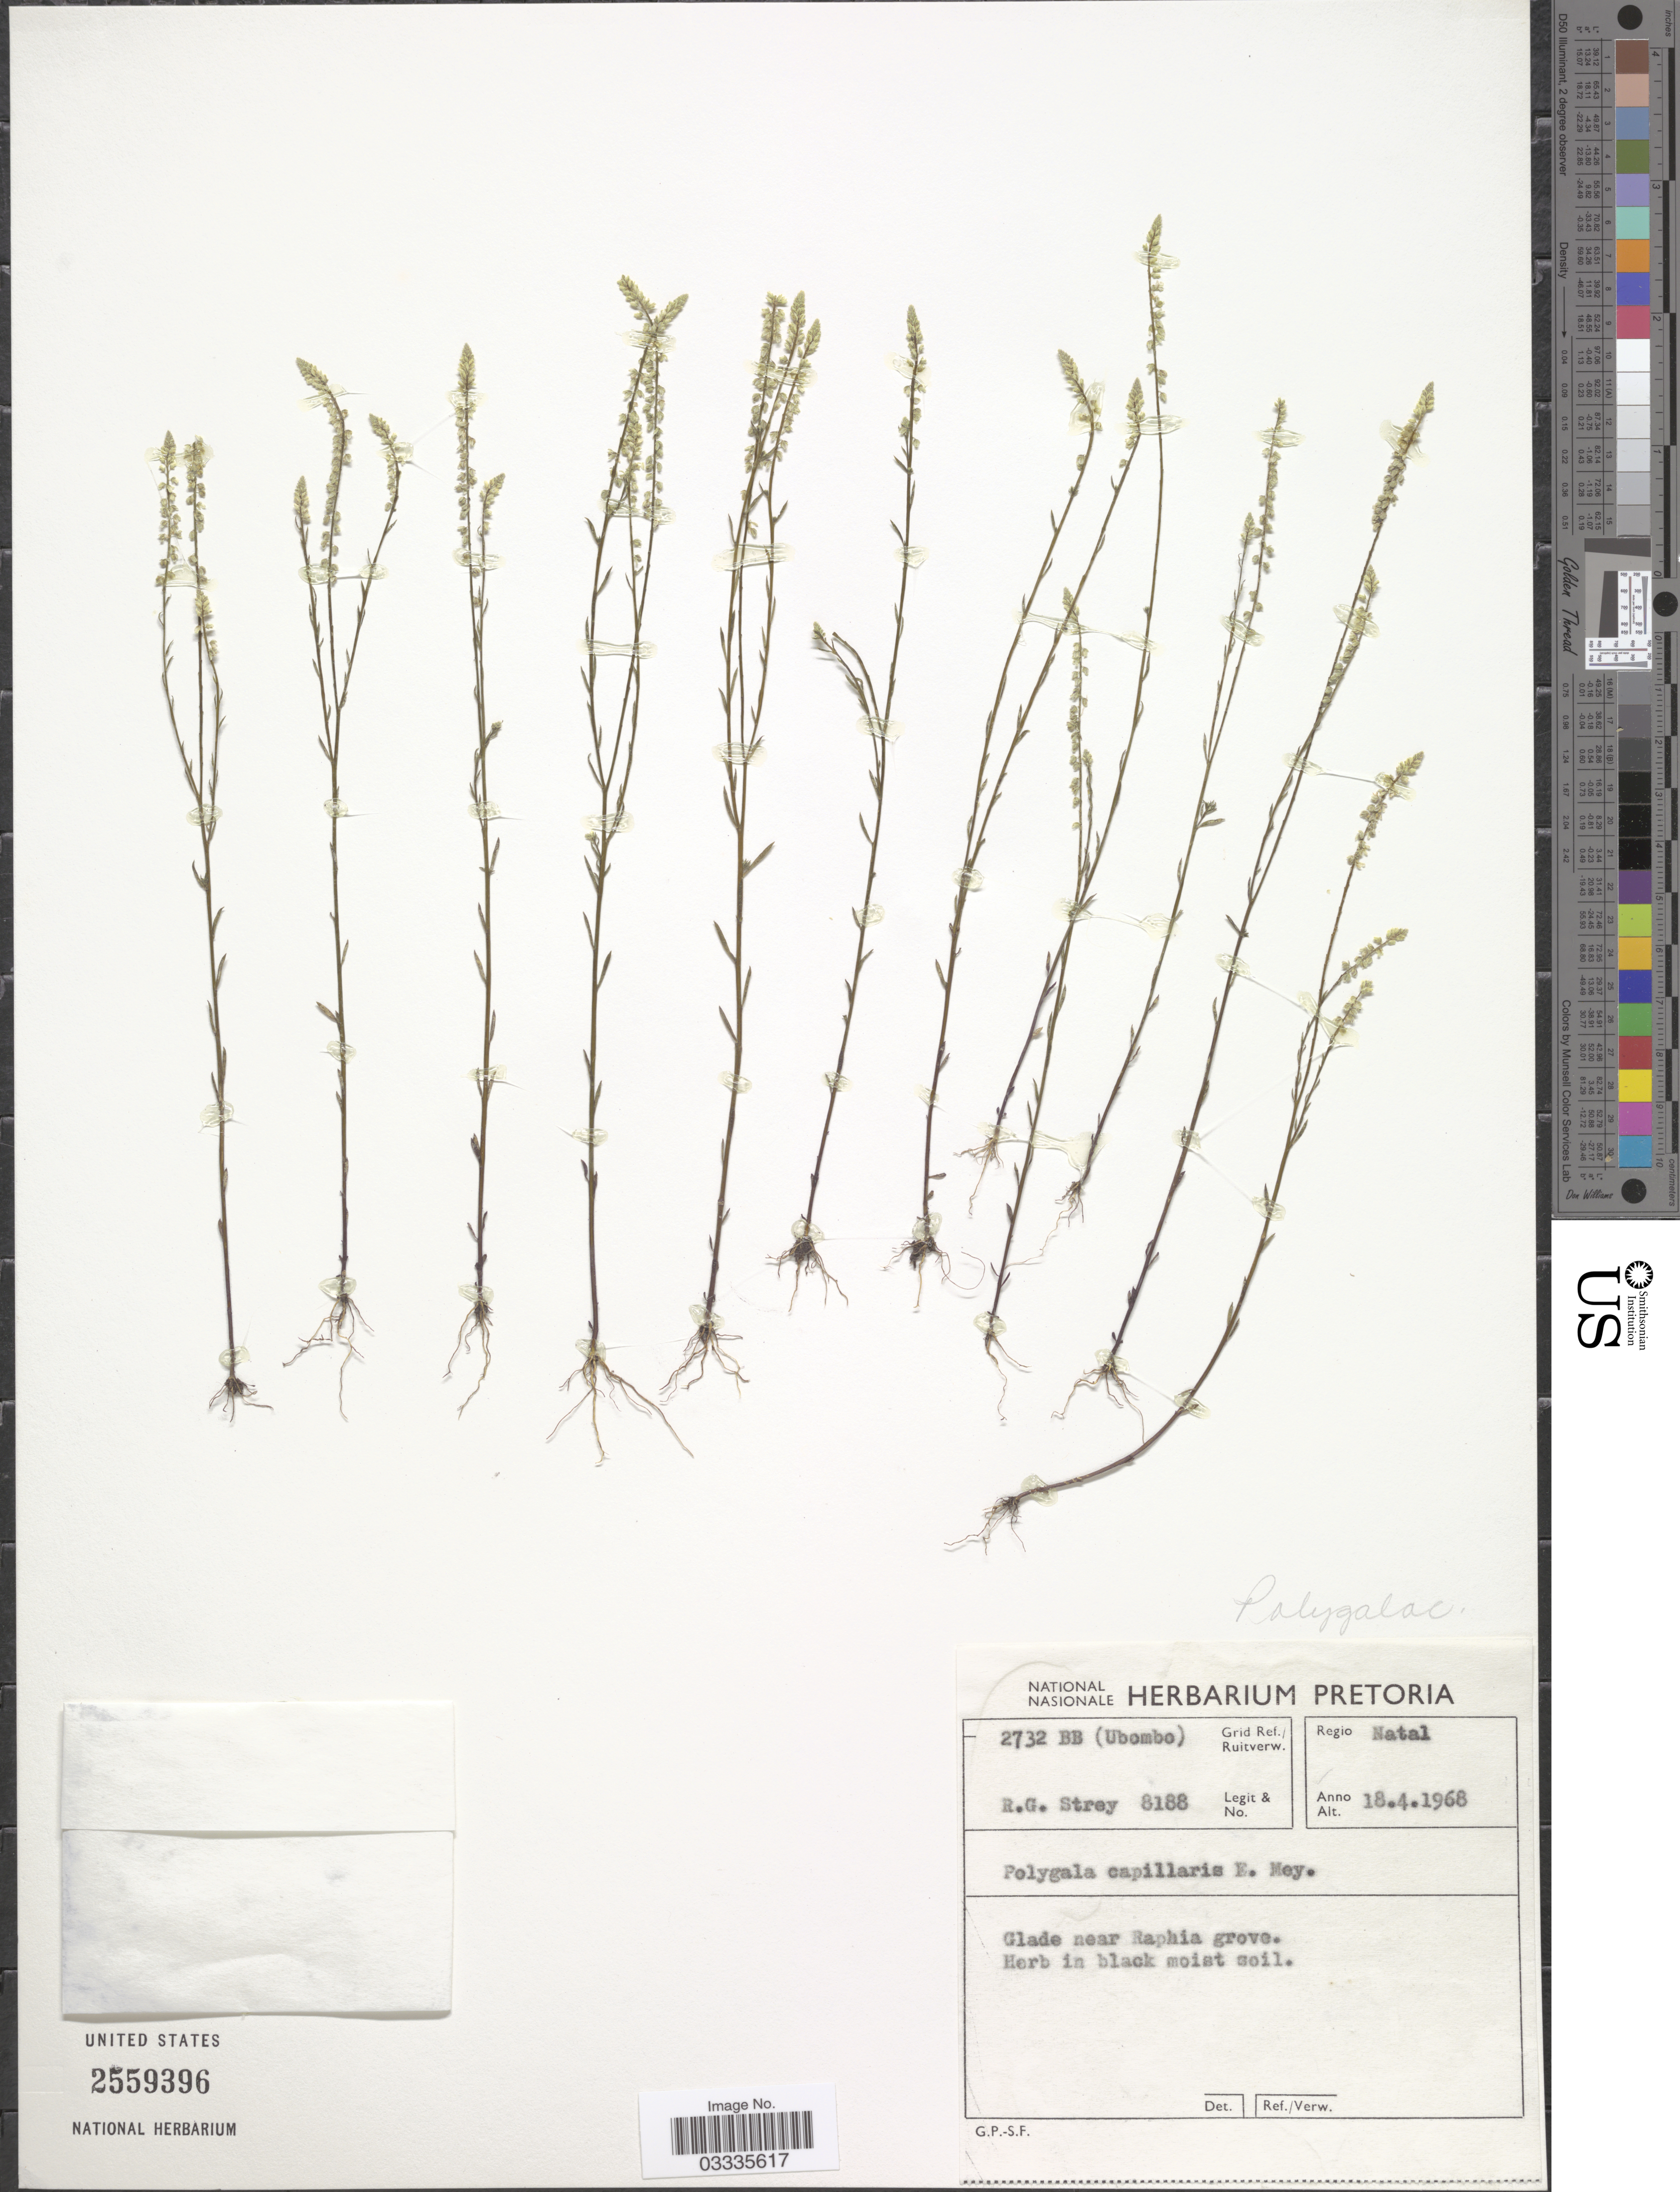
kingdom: Plantae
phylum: Tracheophyta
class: Magnoliopsida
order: Fabales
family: Polygalaceae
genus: Polygala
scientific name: Polygala capillaris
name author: E. Mey. ex Harv.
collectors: R. G. Strey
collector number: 8188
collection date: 1968-04-18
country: South Africa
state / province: KwaZulu-Natal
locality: Regio Natal. Grid Ref./ Ruitverw. 2732 BB (Ubombo). Glade near Raphia grove.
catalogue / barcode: US 2559396